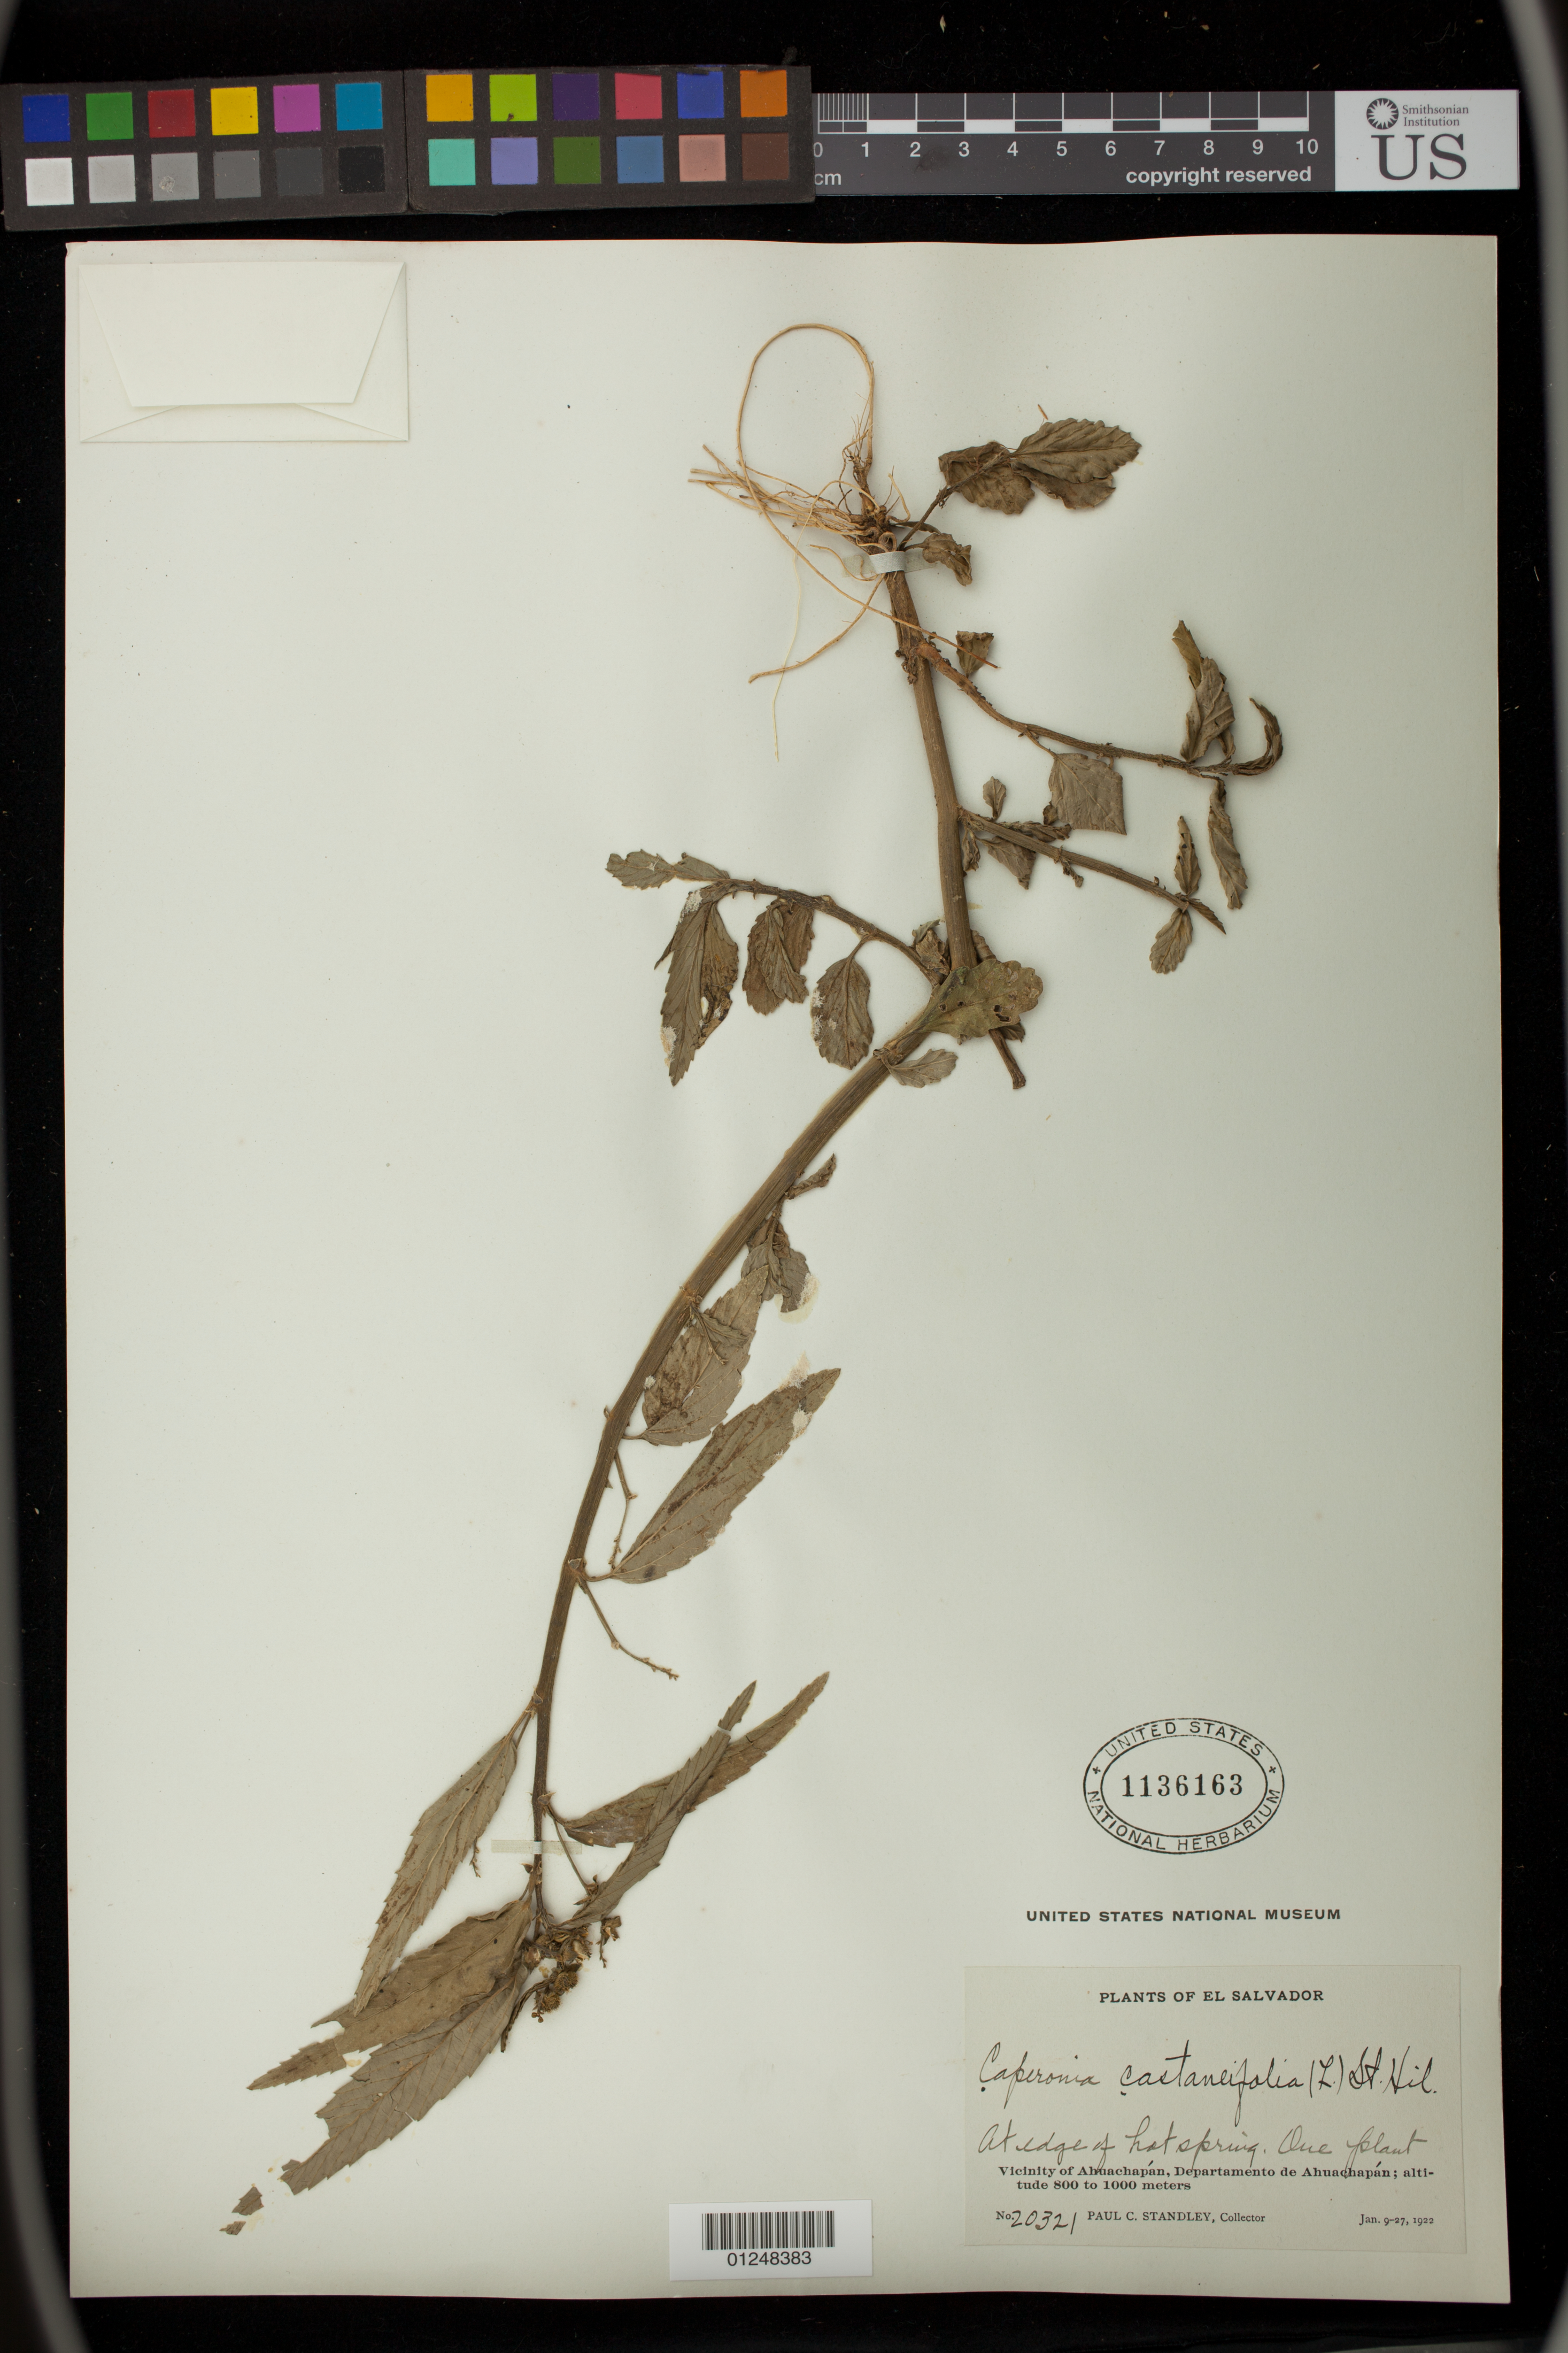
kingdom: Plantae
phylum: Tracheophyta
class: Magnoliopsida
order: Malpighiales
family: Euphorbiaceae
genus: Caperonia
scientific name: Caperonia castaneifolia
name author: (L.) A. St.-Hil.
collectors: P. C. Standley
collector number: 20321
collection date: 1922-01-09/1922-01-27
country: El Salvador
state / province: Ahuachapan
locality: Vicinity of Ahuachapan at edge of hot spring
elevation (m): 800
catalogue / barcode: US 1136163